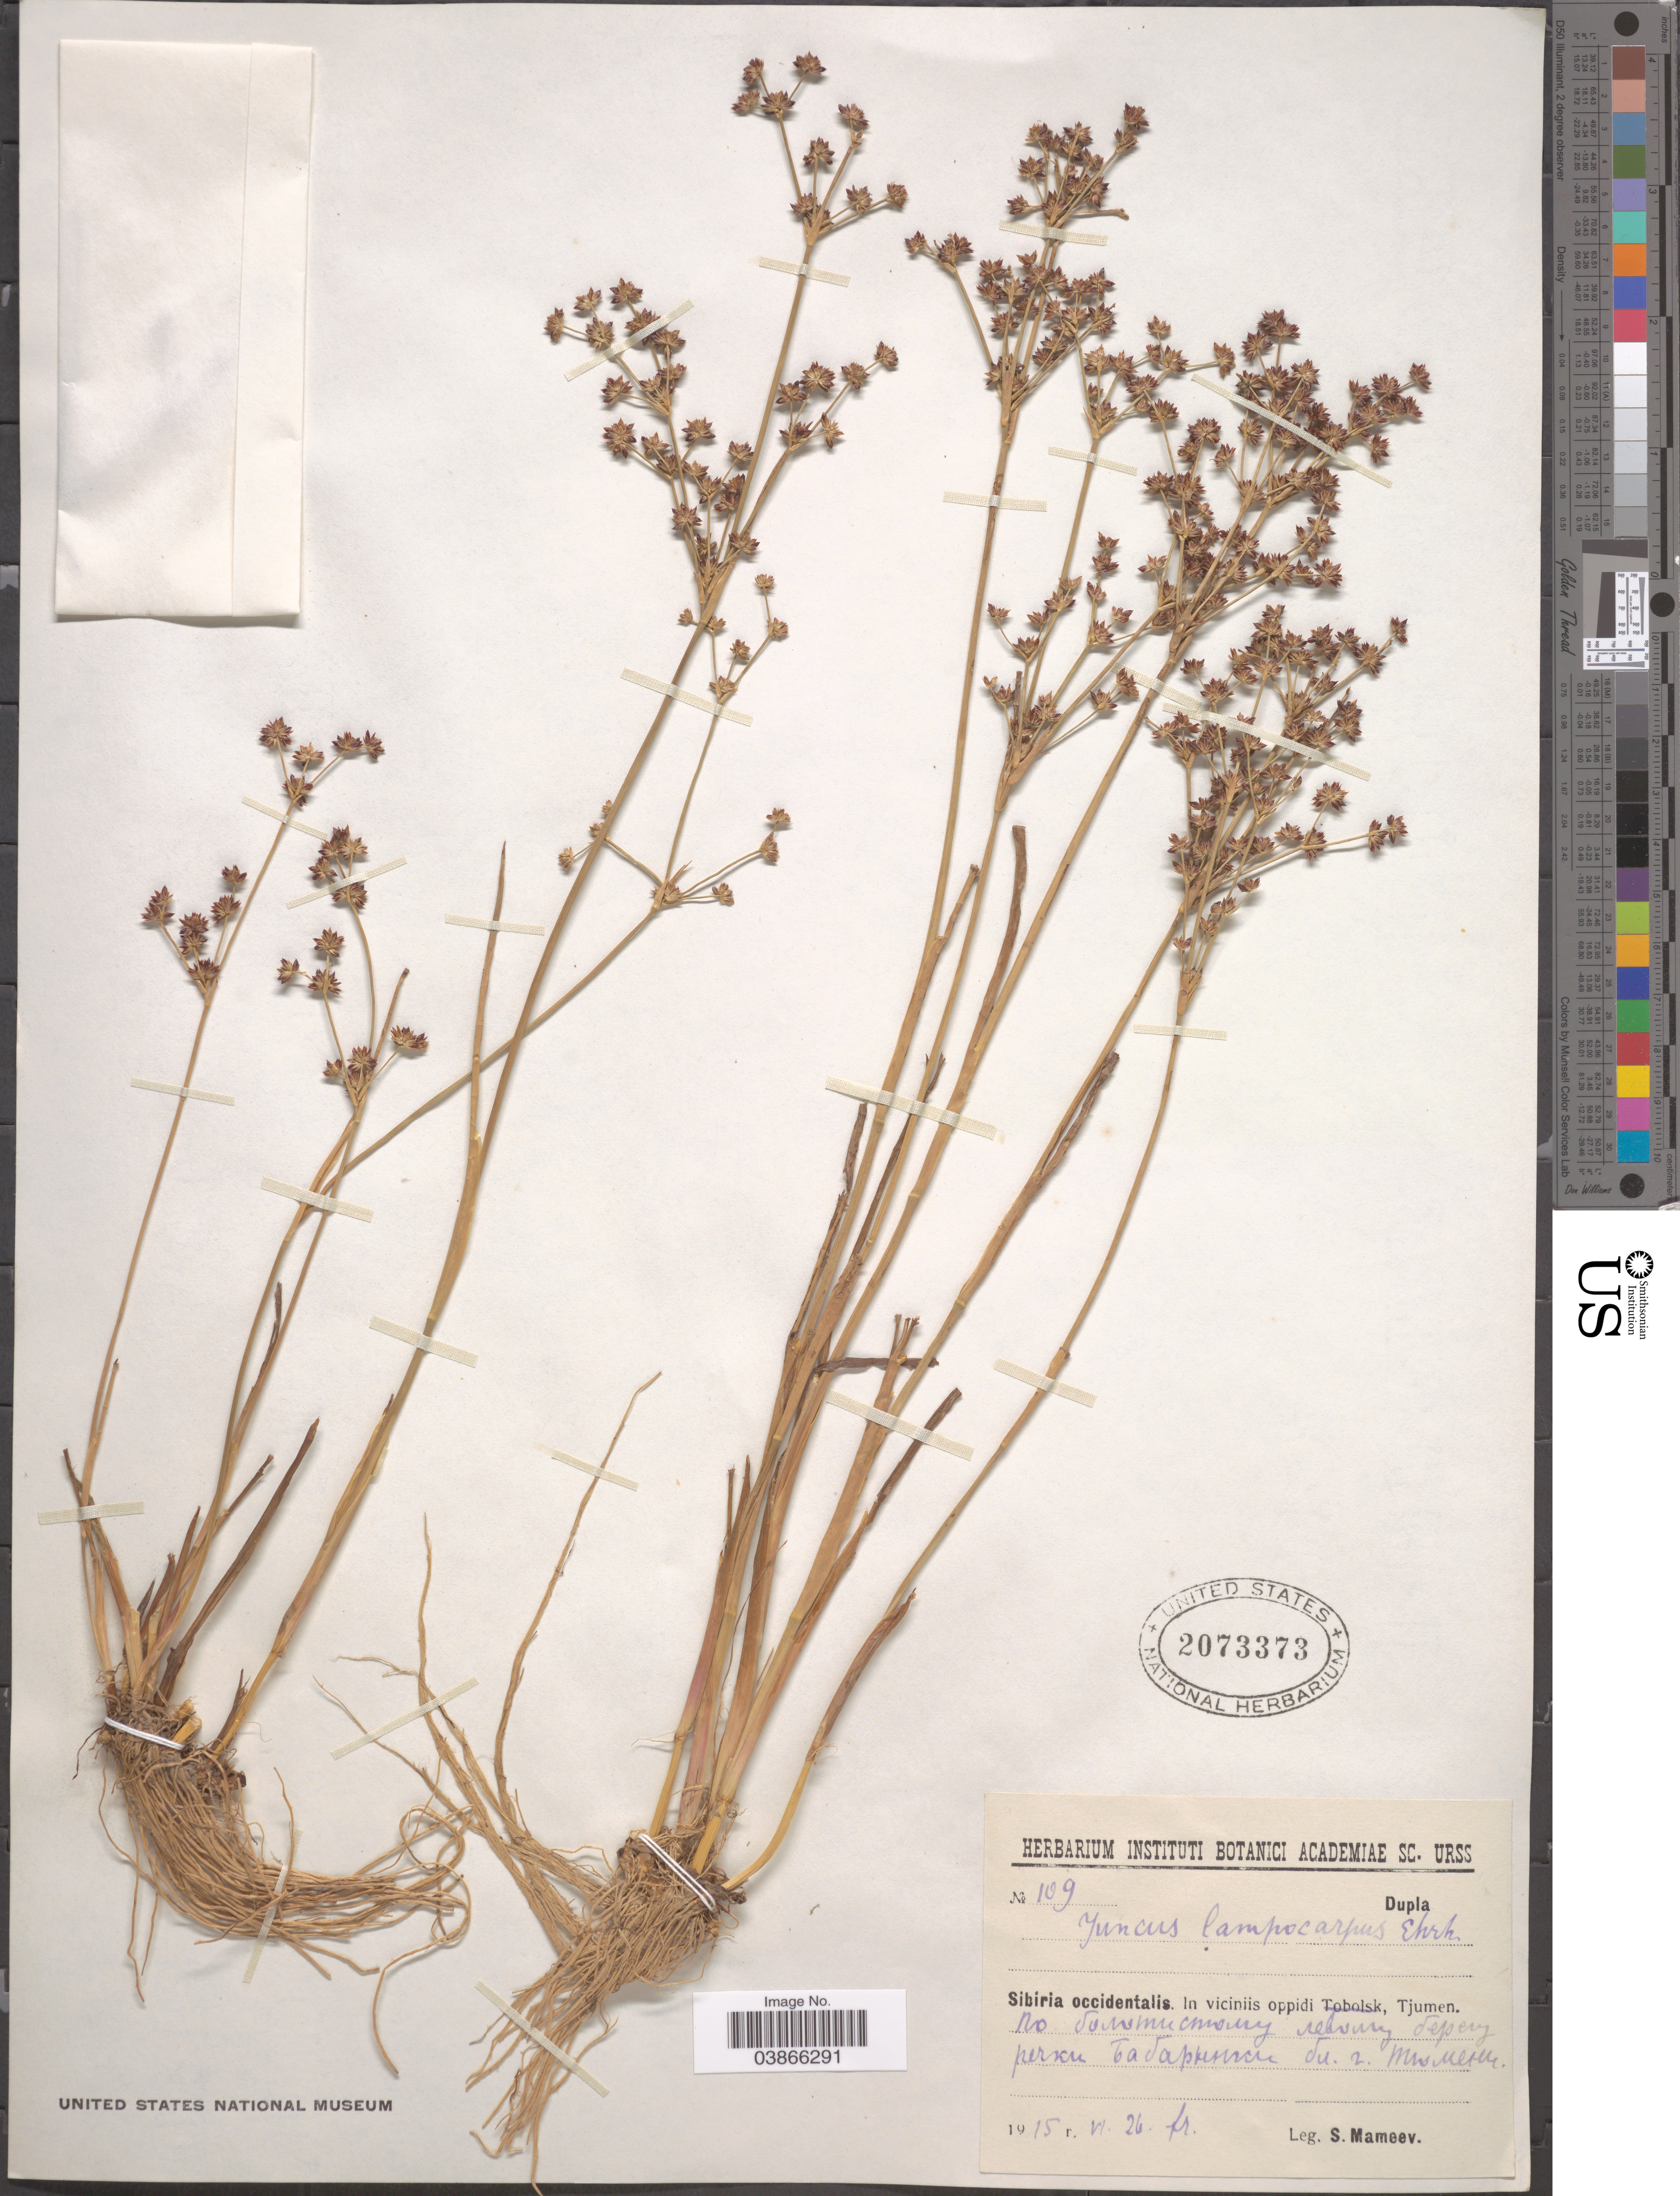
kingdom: Plantae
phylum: Tracheophyta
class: Liliopsida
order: Poales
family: Juncaceae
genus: Juncus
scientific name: Juncus lampocarpus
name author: Ehrh.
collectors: S. Mameev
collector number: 109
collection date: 1915-06-26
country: Russian Federation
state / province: Tyumen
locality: Sibiria occidentalis. In viciniis oppidi Tjumen. X.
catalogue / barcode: US 2073373